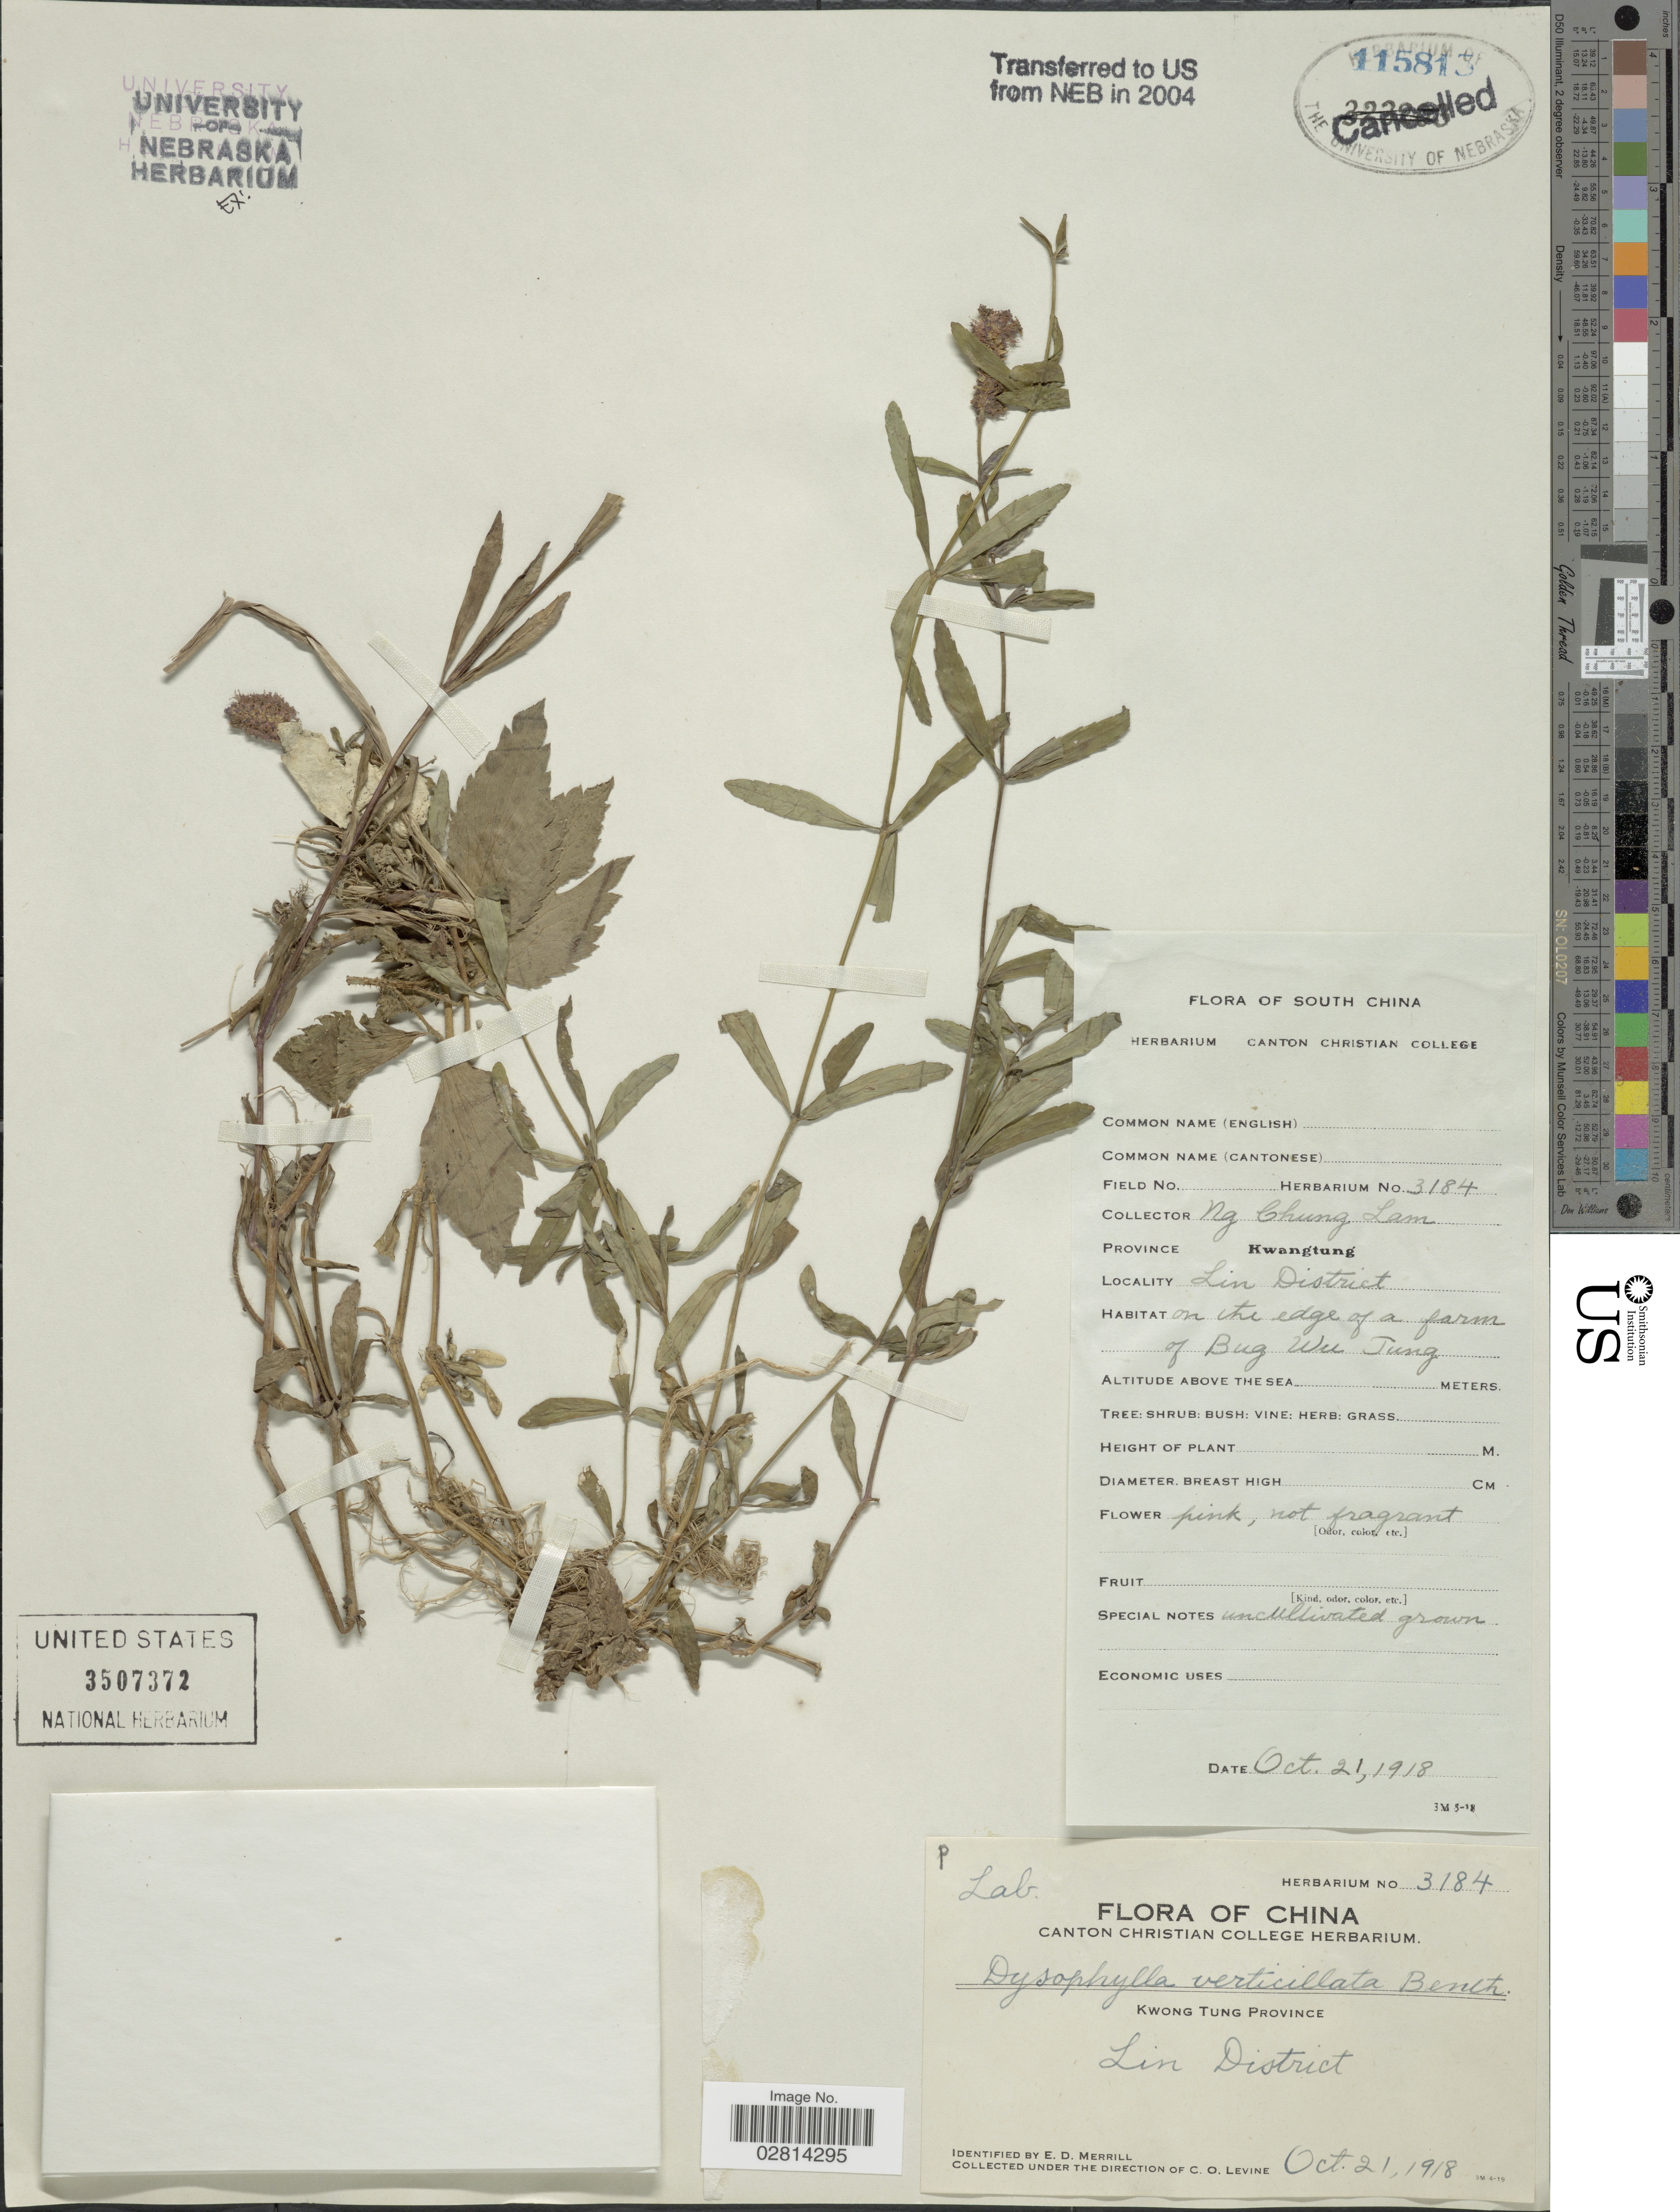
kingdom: Plantae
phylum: Tracheophyta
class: Magnoliopsida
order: Lamiales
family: Lamiaceae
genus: Pogostemon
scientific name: Pogostemon stellatus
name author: (Lour.) Kuntze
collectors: C. O. Levine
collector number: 3184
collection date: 1918-10-21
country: China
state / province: Guangdong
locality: Kwong Tung Province. Lin District. On the edge of a farm of Bug Wu Tung. South China.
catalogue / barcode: US 3507372